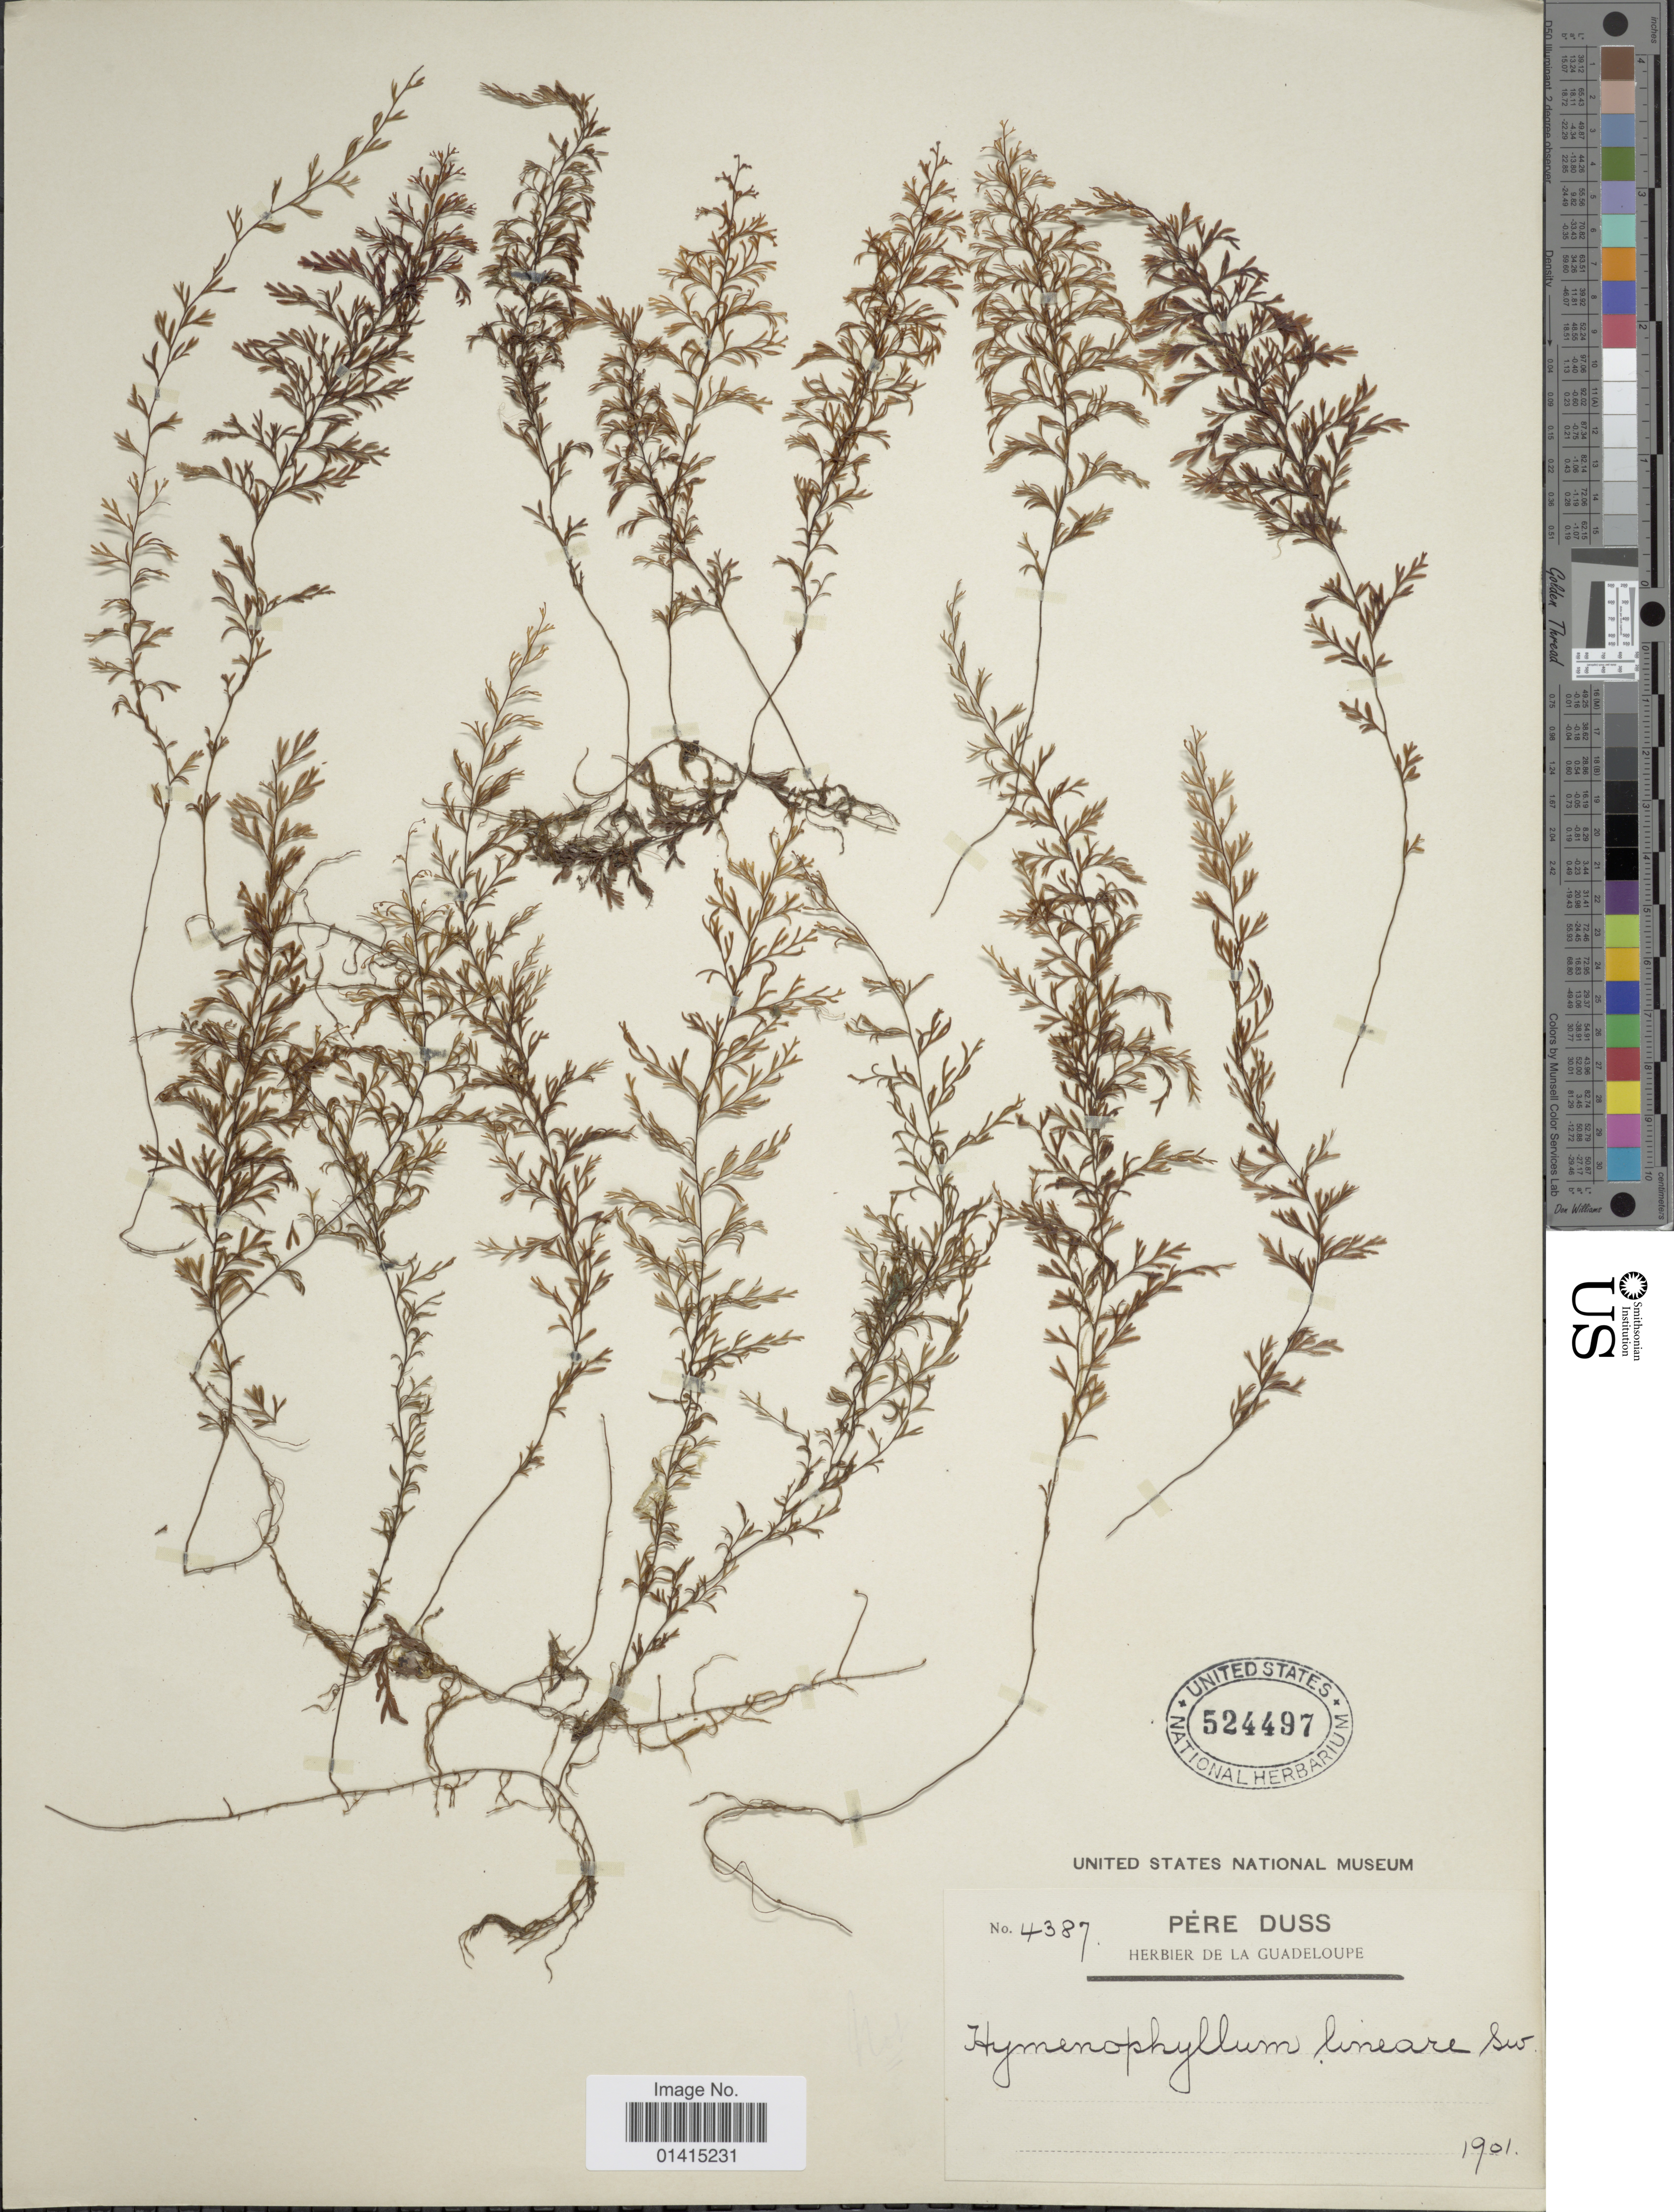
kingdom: Plantae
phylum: Tracheophyta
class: Polypodiopsida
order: Hymenophyllales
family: Hymenophyllaceae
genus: Hymenophyllum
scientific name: Hymenophyllum lineare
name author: (Sw.) Sw.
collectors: Père Duss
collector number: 4387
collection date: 1901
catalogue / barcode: US 524497